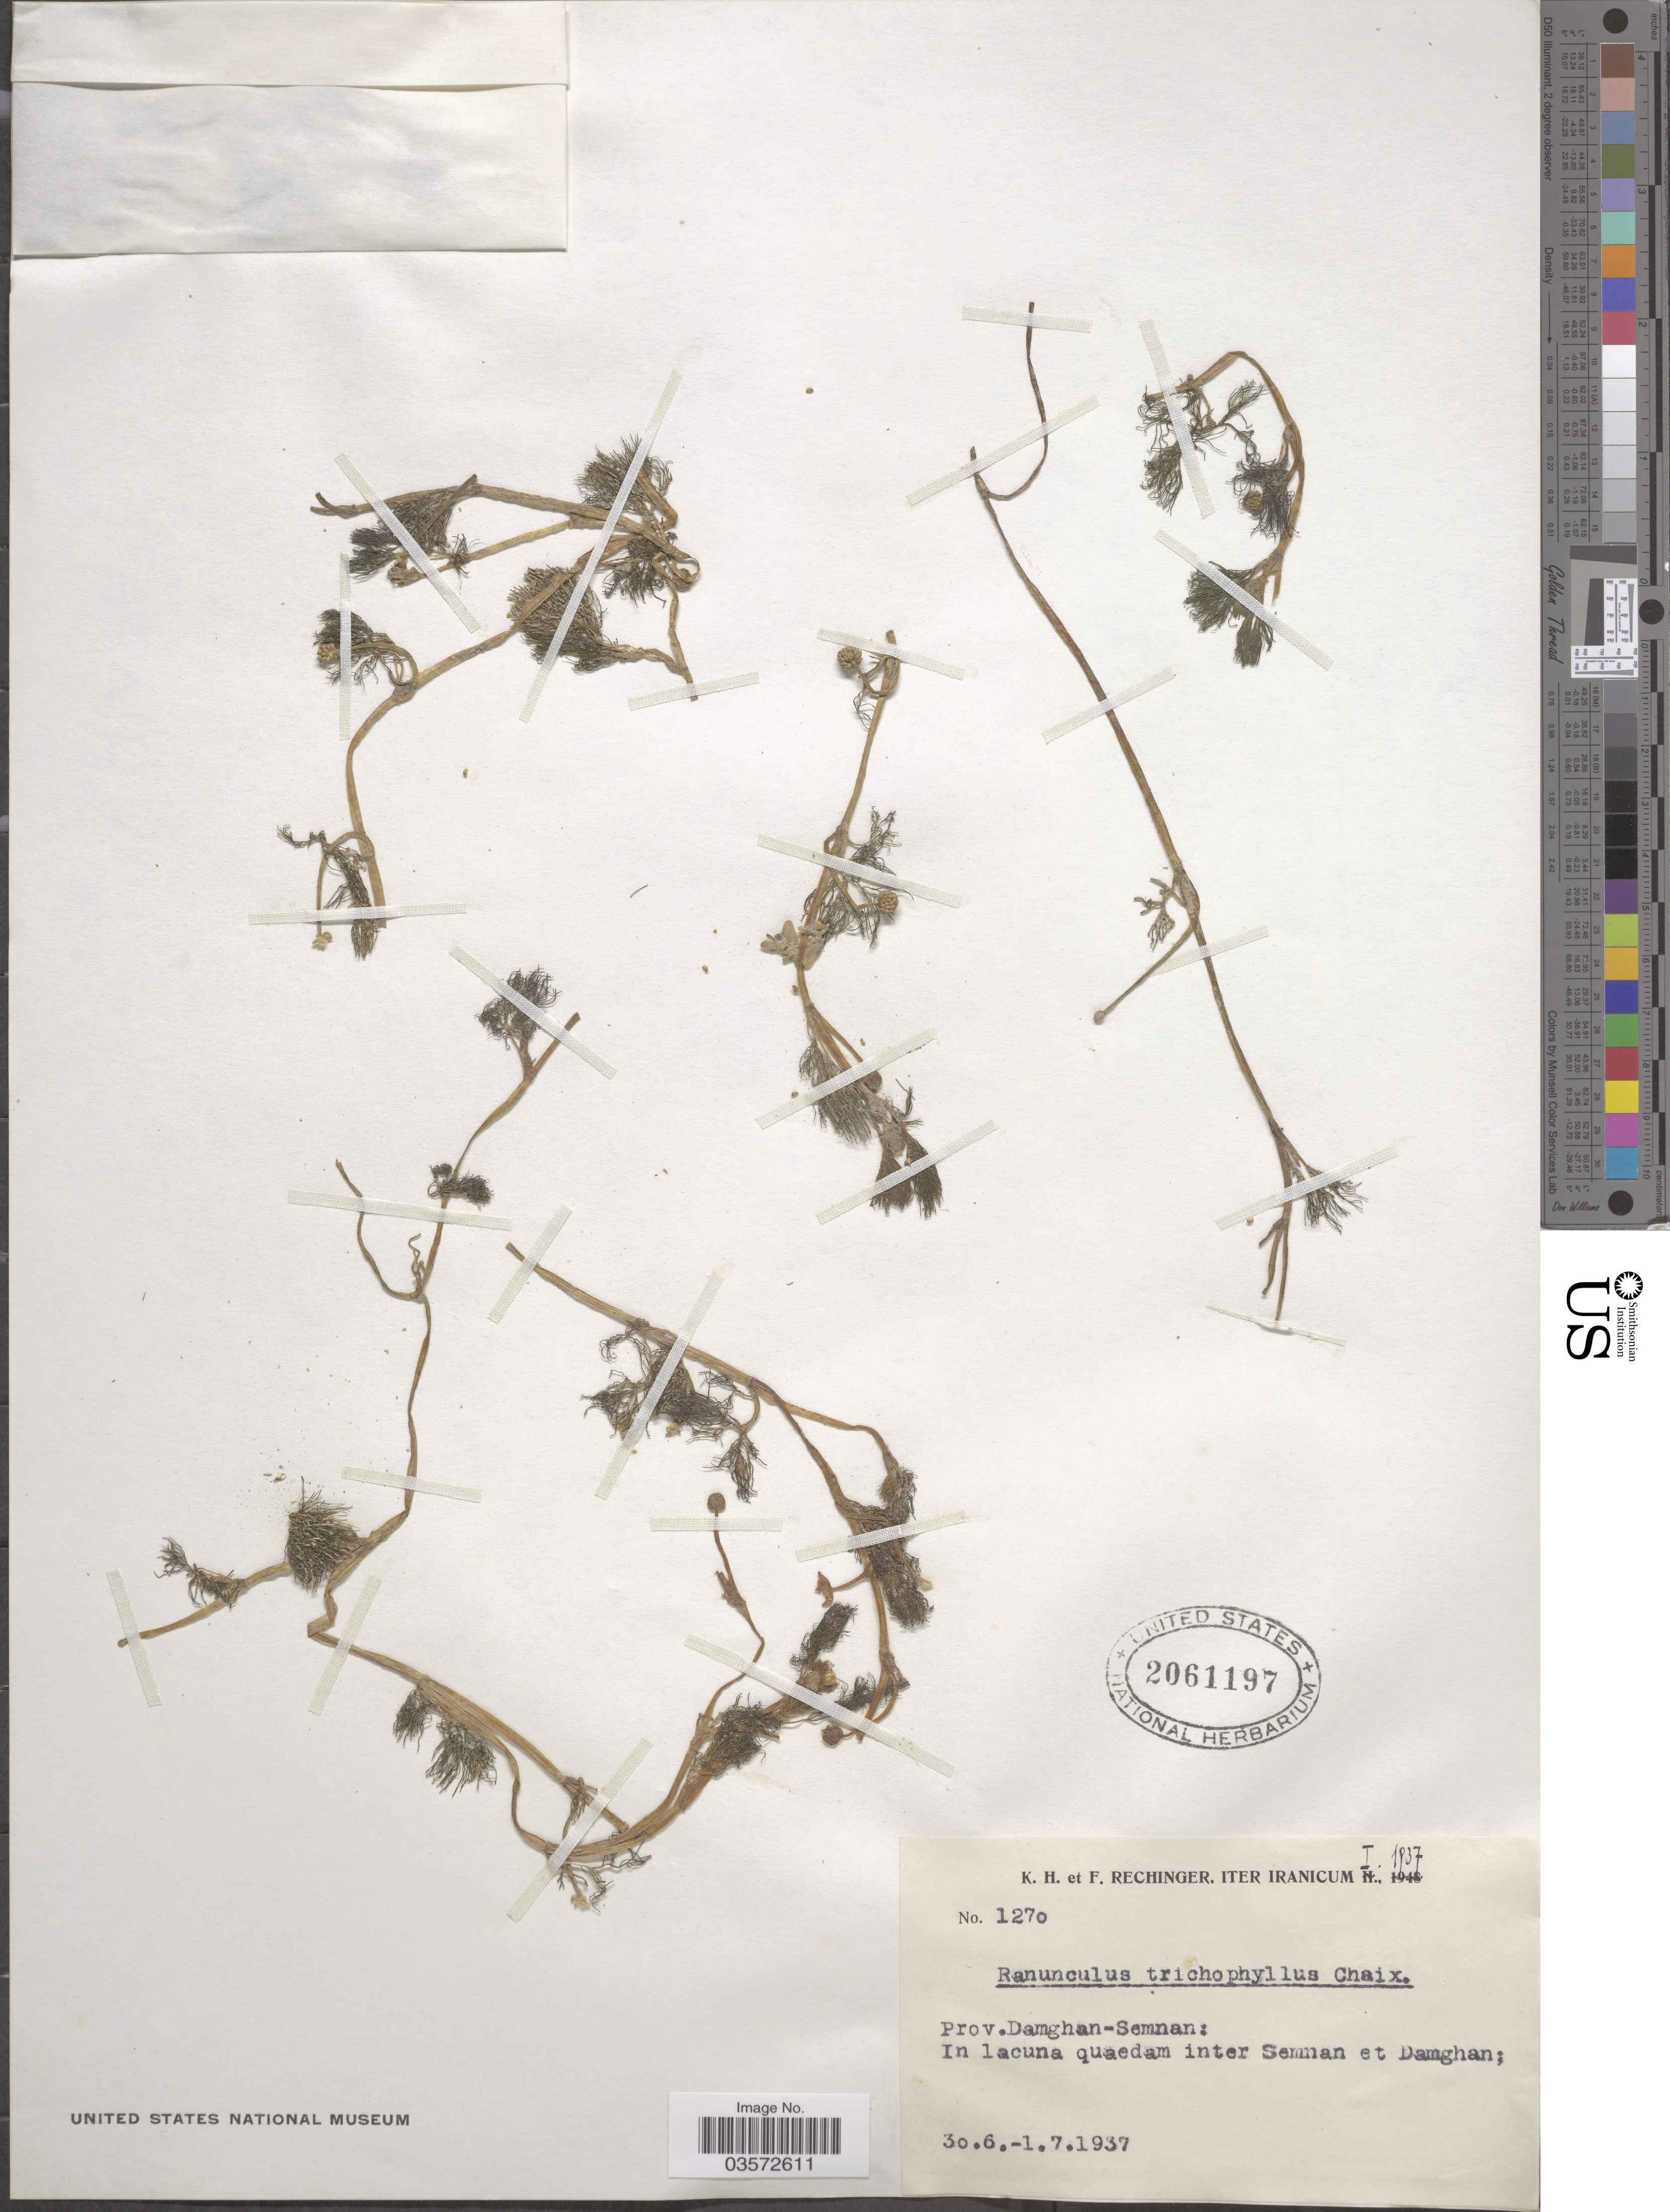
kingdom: Plantae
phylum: Tracheophyta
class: Magnoliopsida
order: Ranunculales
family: Ranunculaceae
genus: Ranunculus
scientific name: Ranunculus flaccidus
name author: Hook. f. & Thomson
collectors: K. H. Rechinger & F. Rechinger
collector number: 1270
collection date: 1937-06-30/1937-07-01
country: Iran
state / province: Semnan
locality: Prov. Damghan-Semnan: In lacuna quaedam inter Semnan et Damghan.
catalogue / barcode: US 2061197